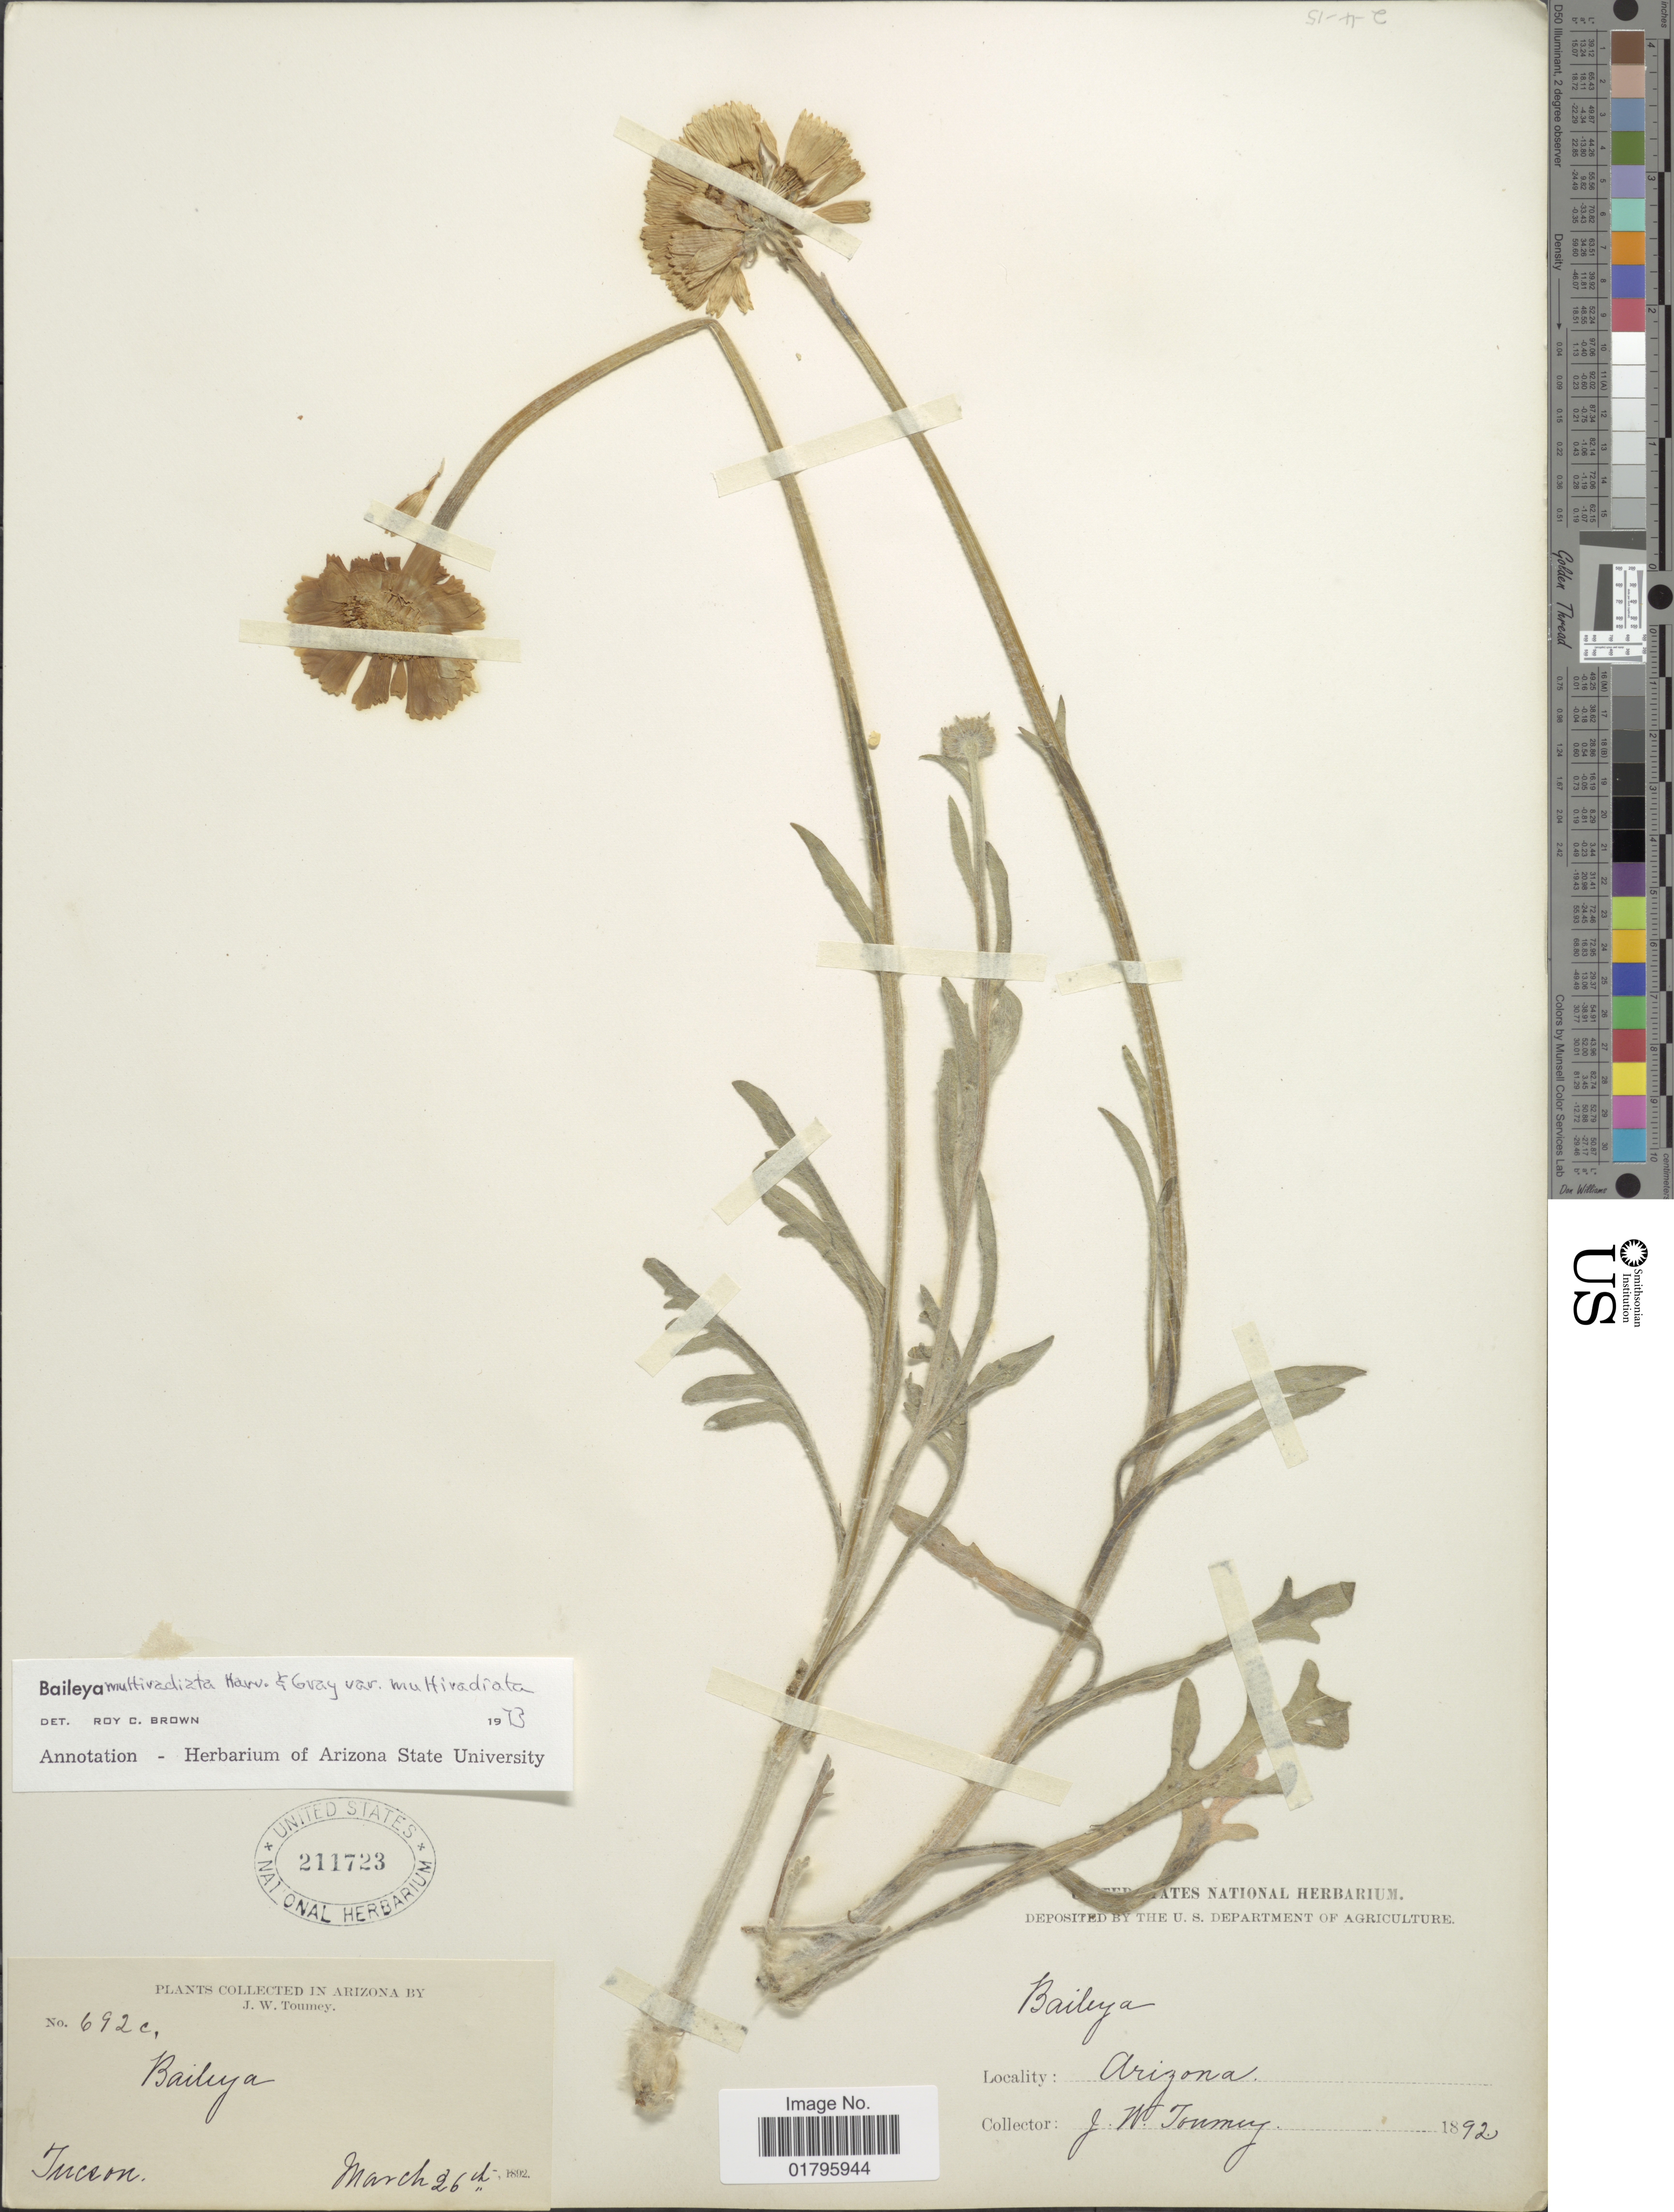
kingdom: Plantae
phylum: Tracheophyta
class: Magnoliopsida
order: Asterales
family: Asteraceae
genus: Baileya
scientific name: Baileya multiradiata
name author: Harv. & A. Gray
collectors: J. W. Toumey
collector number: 692c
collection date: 1892-03-26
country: United States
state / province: Arizona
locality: Arizona, Tucson.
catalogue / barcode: US 211723